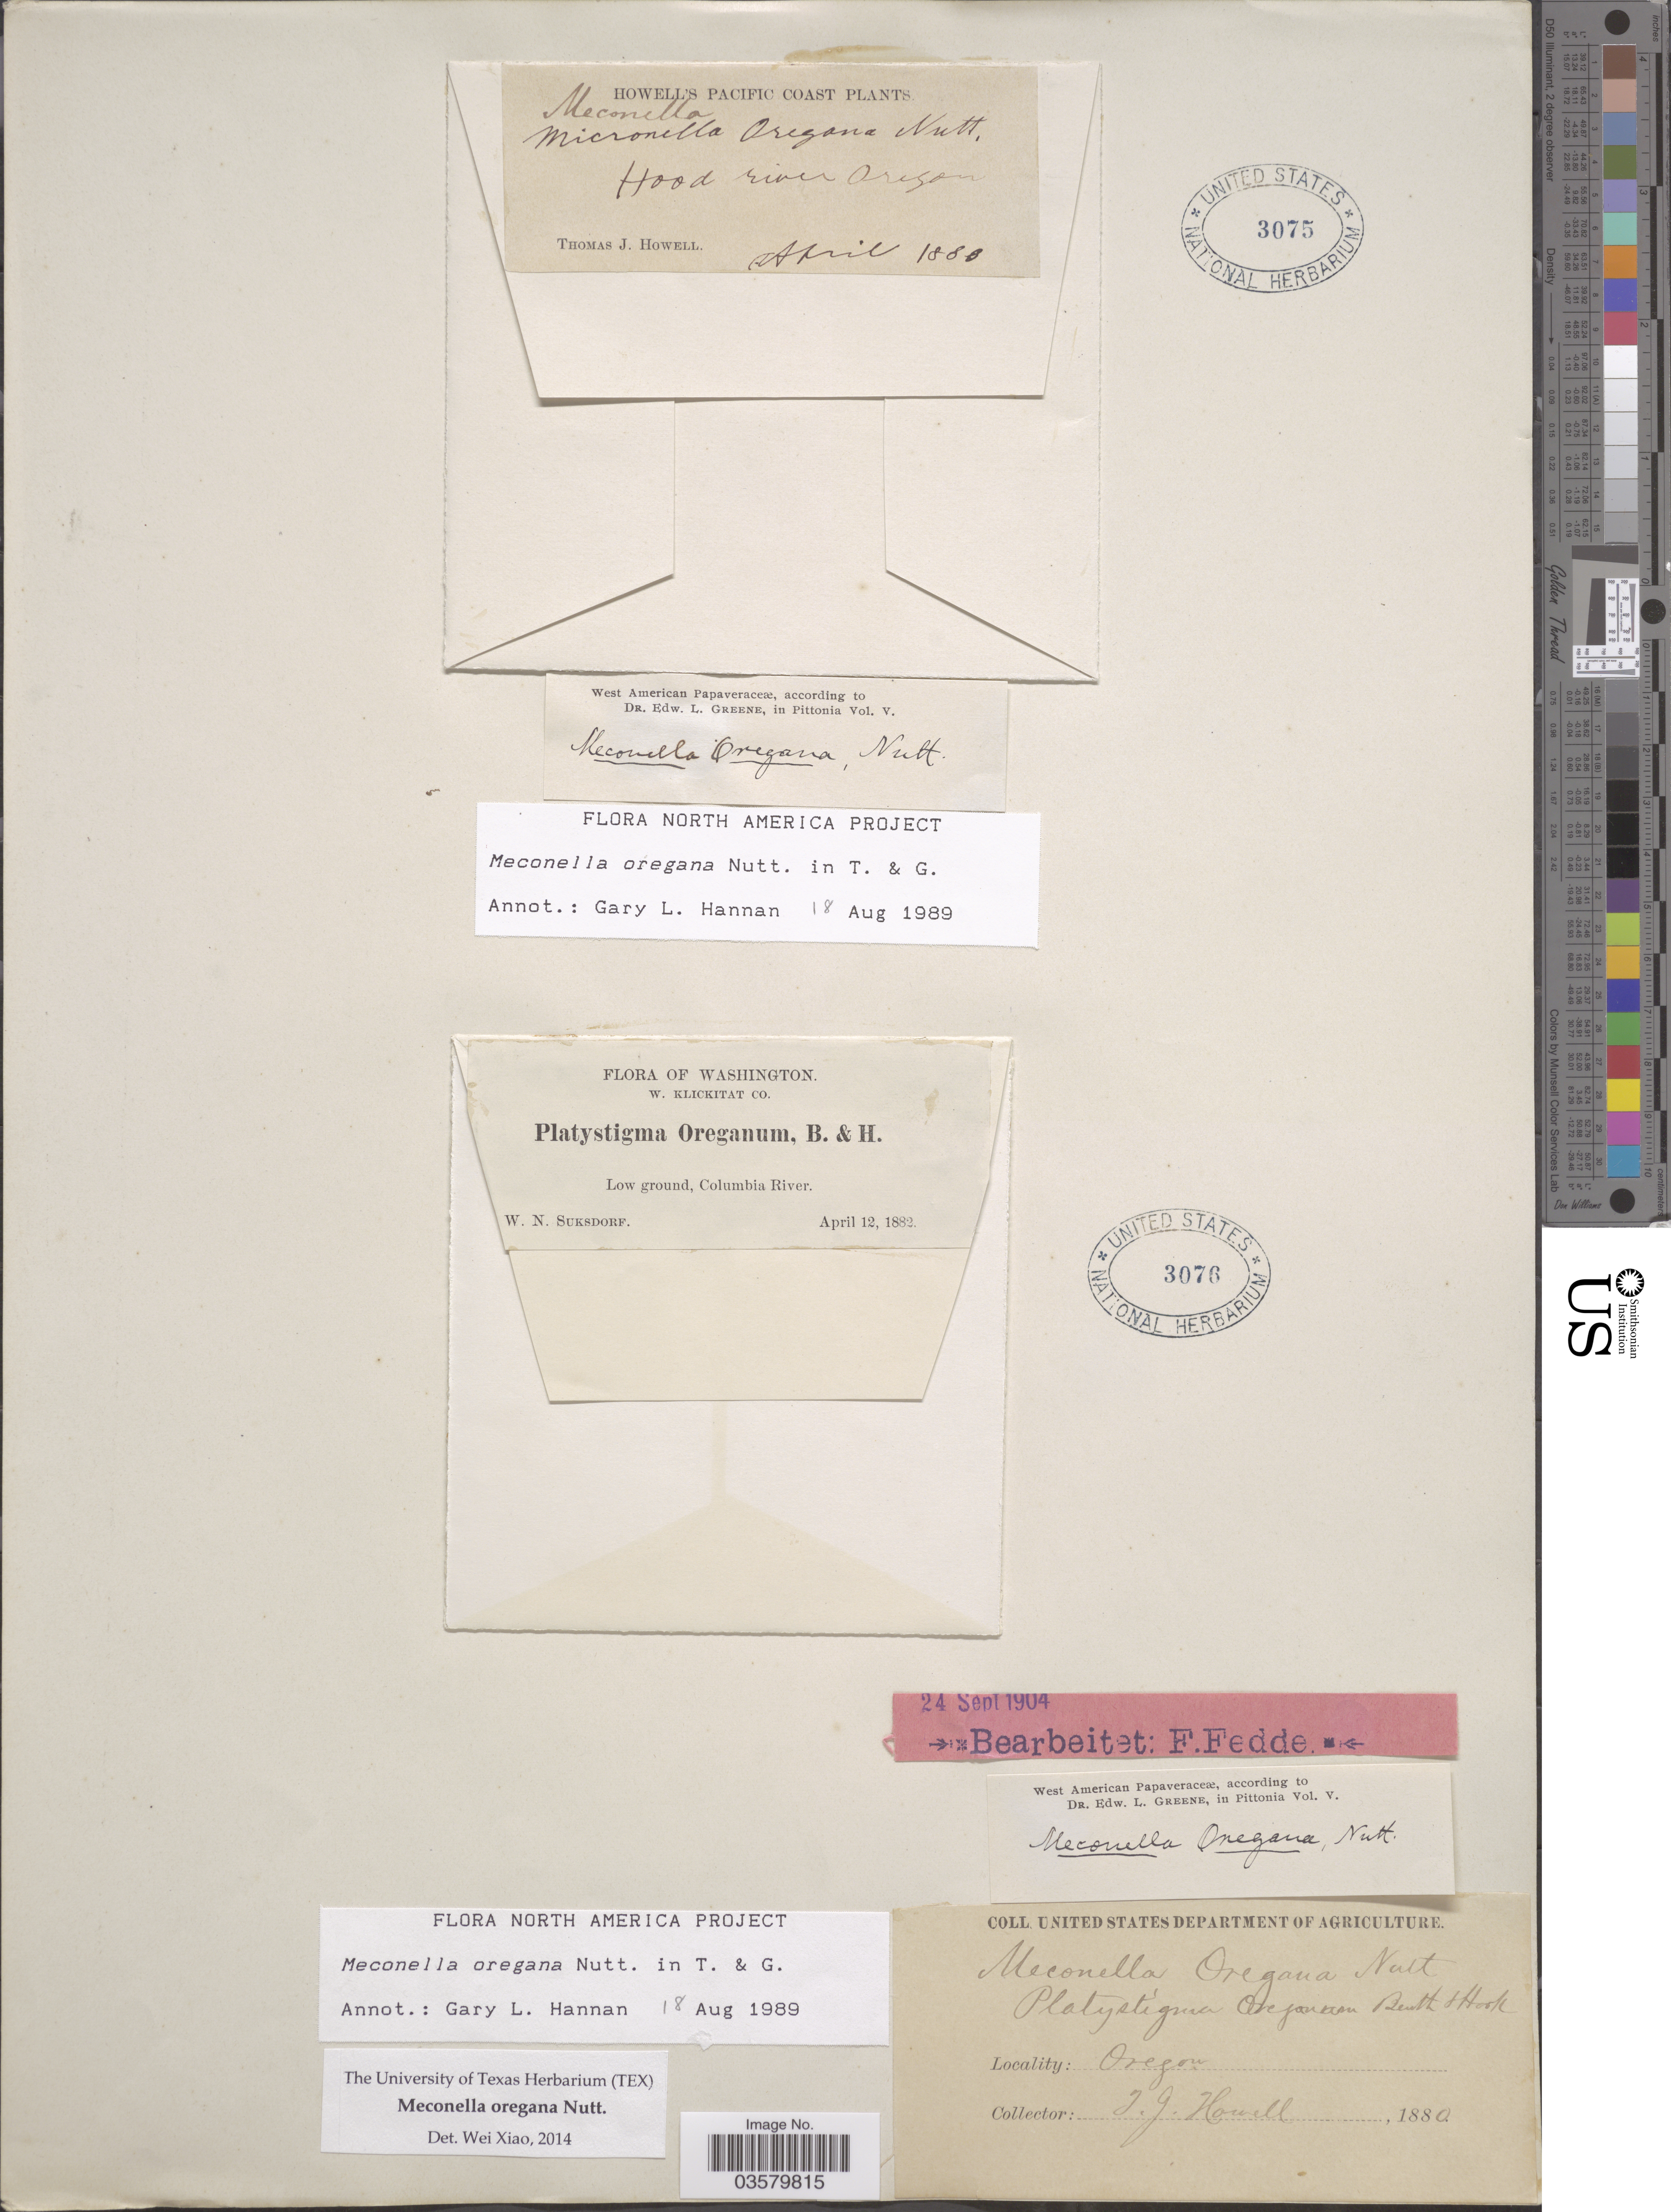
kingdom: Plantae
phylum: Tracheophyta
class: Magnoliopsida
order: Ranunculales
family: Papaveraceae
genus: Meconella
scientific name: Meconella oregana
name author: Nutt.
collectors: T. J. Howell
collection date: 1880-04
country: United States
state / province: Oregon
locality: Pacific Coast. Hood river.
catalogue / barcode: US 3075-2